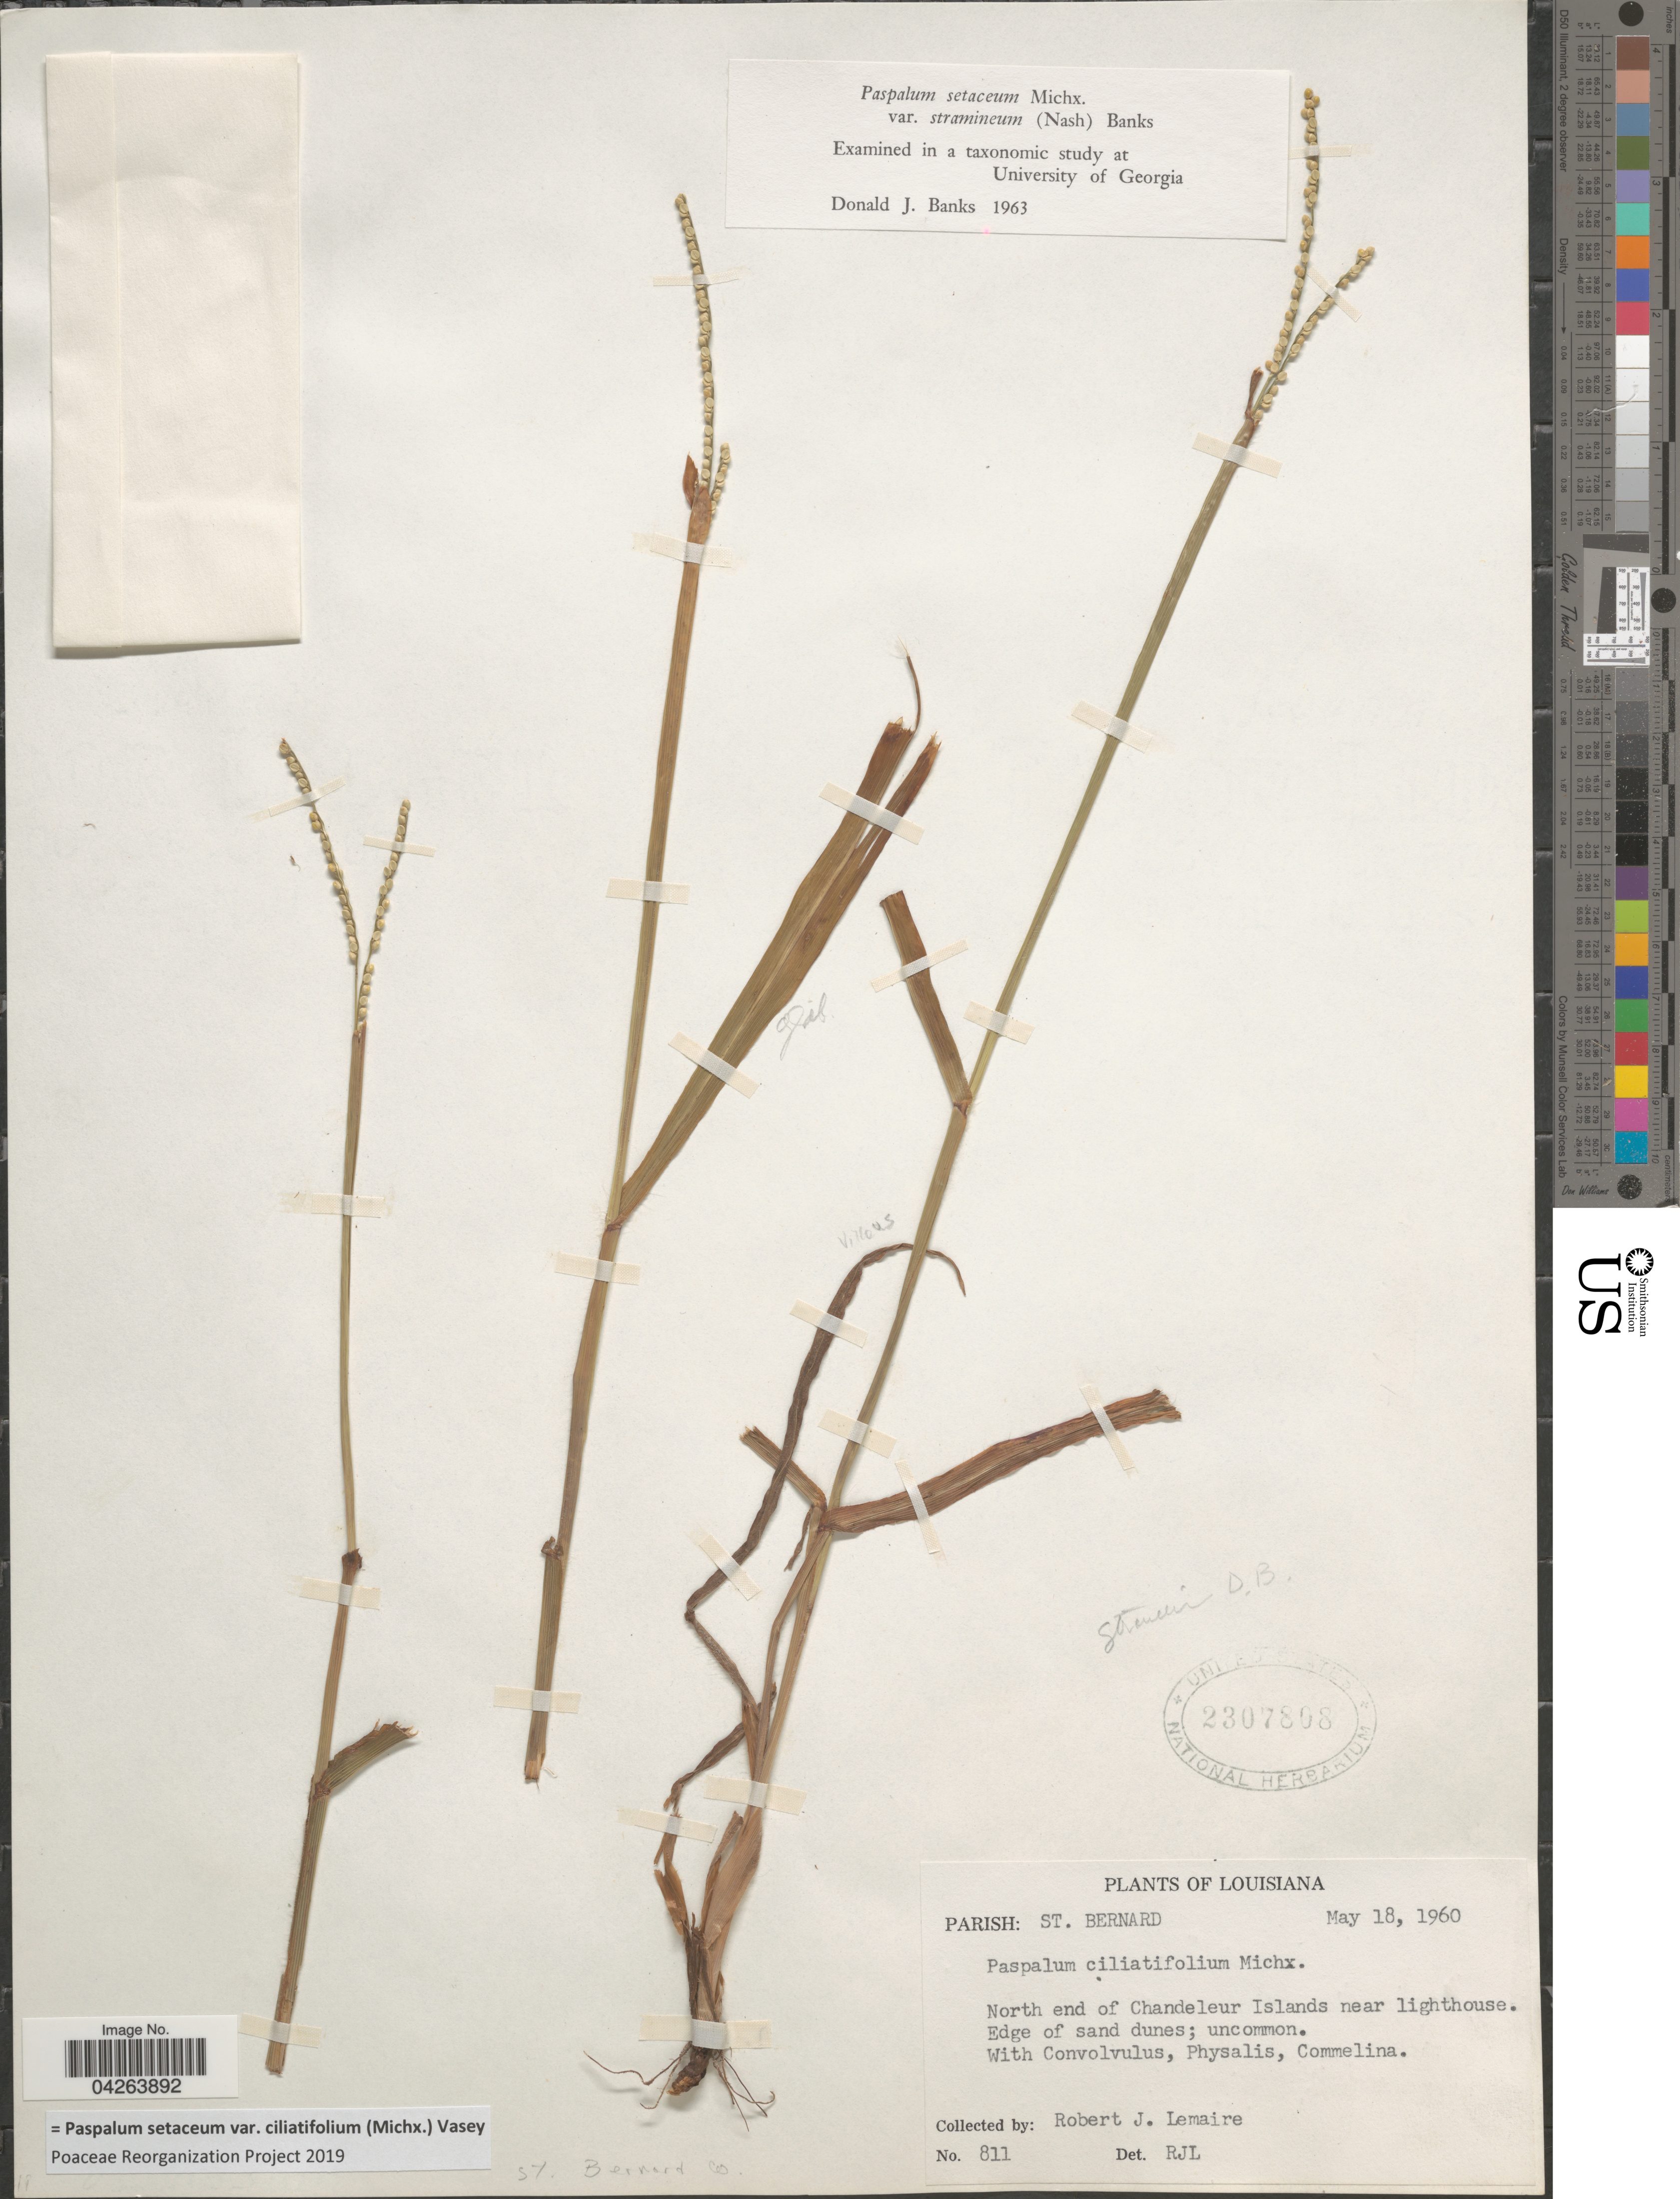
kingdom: Plantae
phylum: Tracheophyta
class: Liliopsida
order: Poales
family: Poaceae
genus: Paspalum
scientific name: Paspalum setaceum var. ciliatifolium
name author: (Michx.) Vasey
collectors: R. J. Lemaire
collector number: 811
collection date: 1960-05-18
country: United States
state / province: Louisiana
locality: Parish: St. Bernard. North end of Chandeleur Islands near lighthouse. Bernard Co.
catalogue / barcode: US 2307808